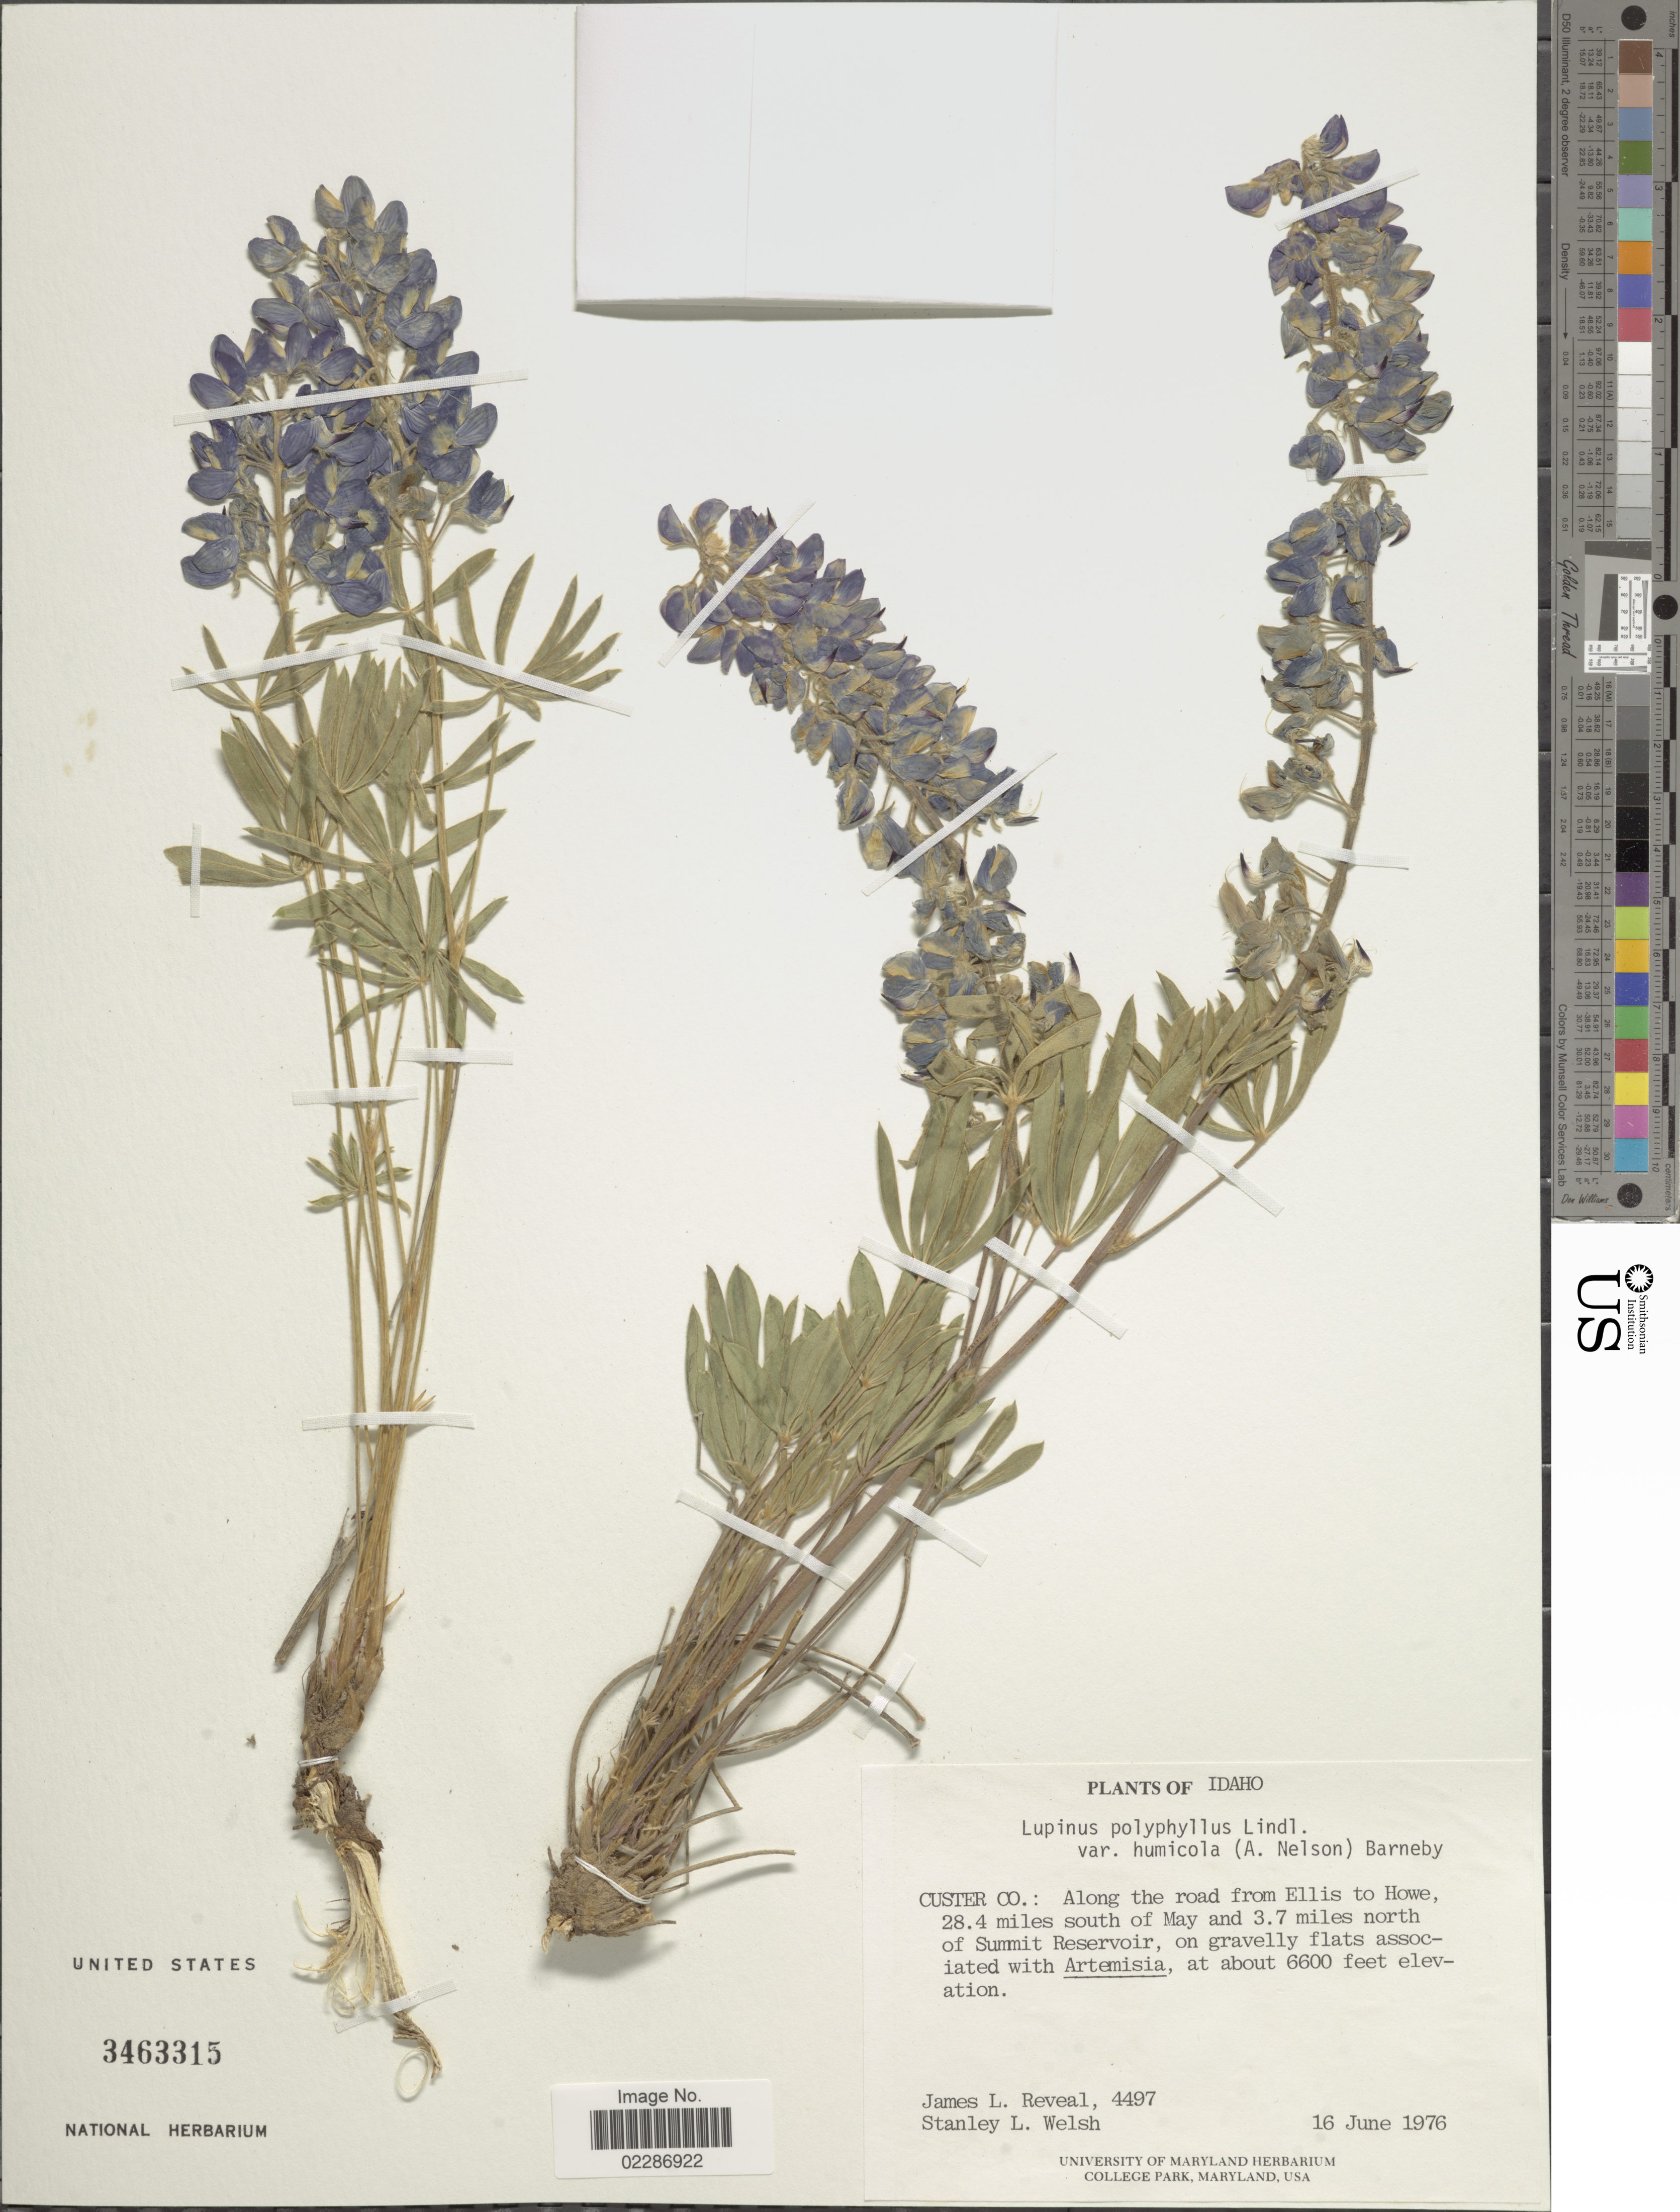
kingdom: Plantae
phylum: Tracheophyta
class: Magnoliopsida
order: Fabales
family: Fabaceae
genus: Lupinus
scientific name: Lupinus wyethii subsp. wyethii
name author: S. Watson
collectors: J. L. Reveal & S. Welsh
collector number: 4497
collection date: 1976-06-16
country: United States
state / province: Idaho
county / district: Custer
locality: Along the road from Ellis to Howe, 28.4 miles south of May and 3.7 miles north of Summit Reservoir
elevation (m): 2012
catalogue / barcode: US 3463315